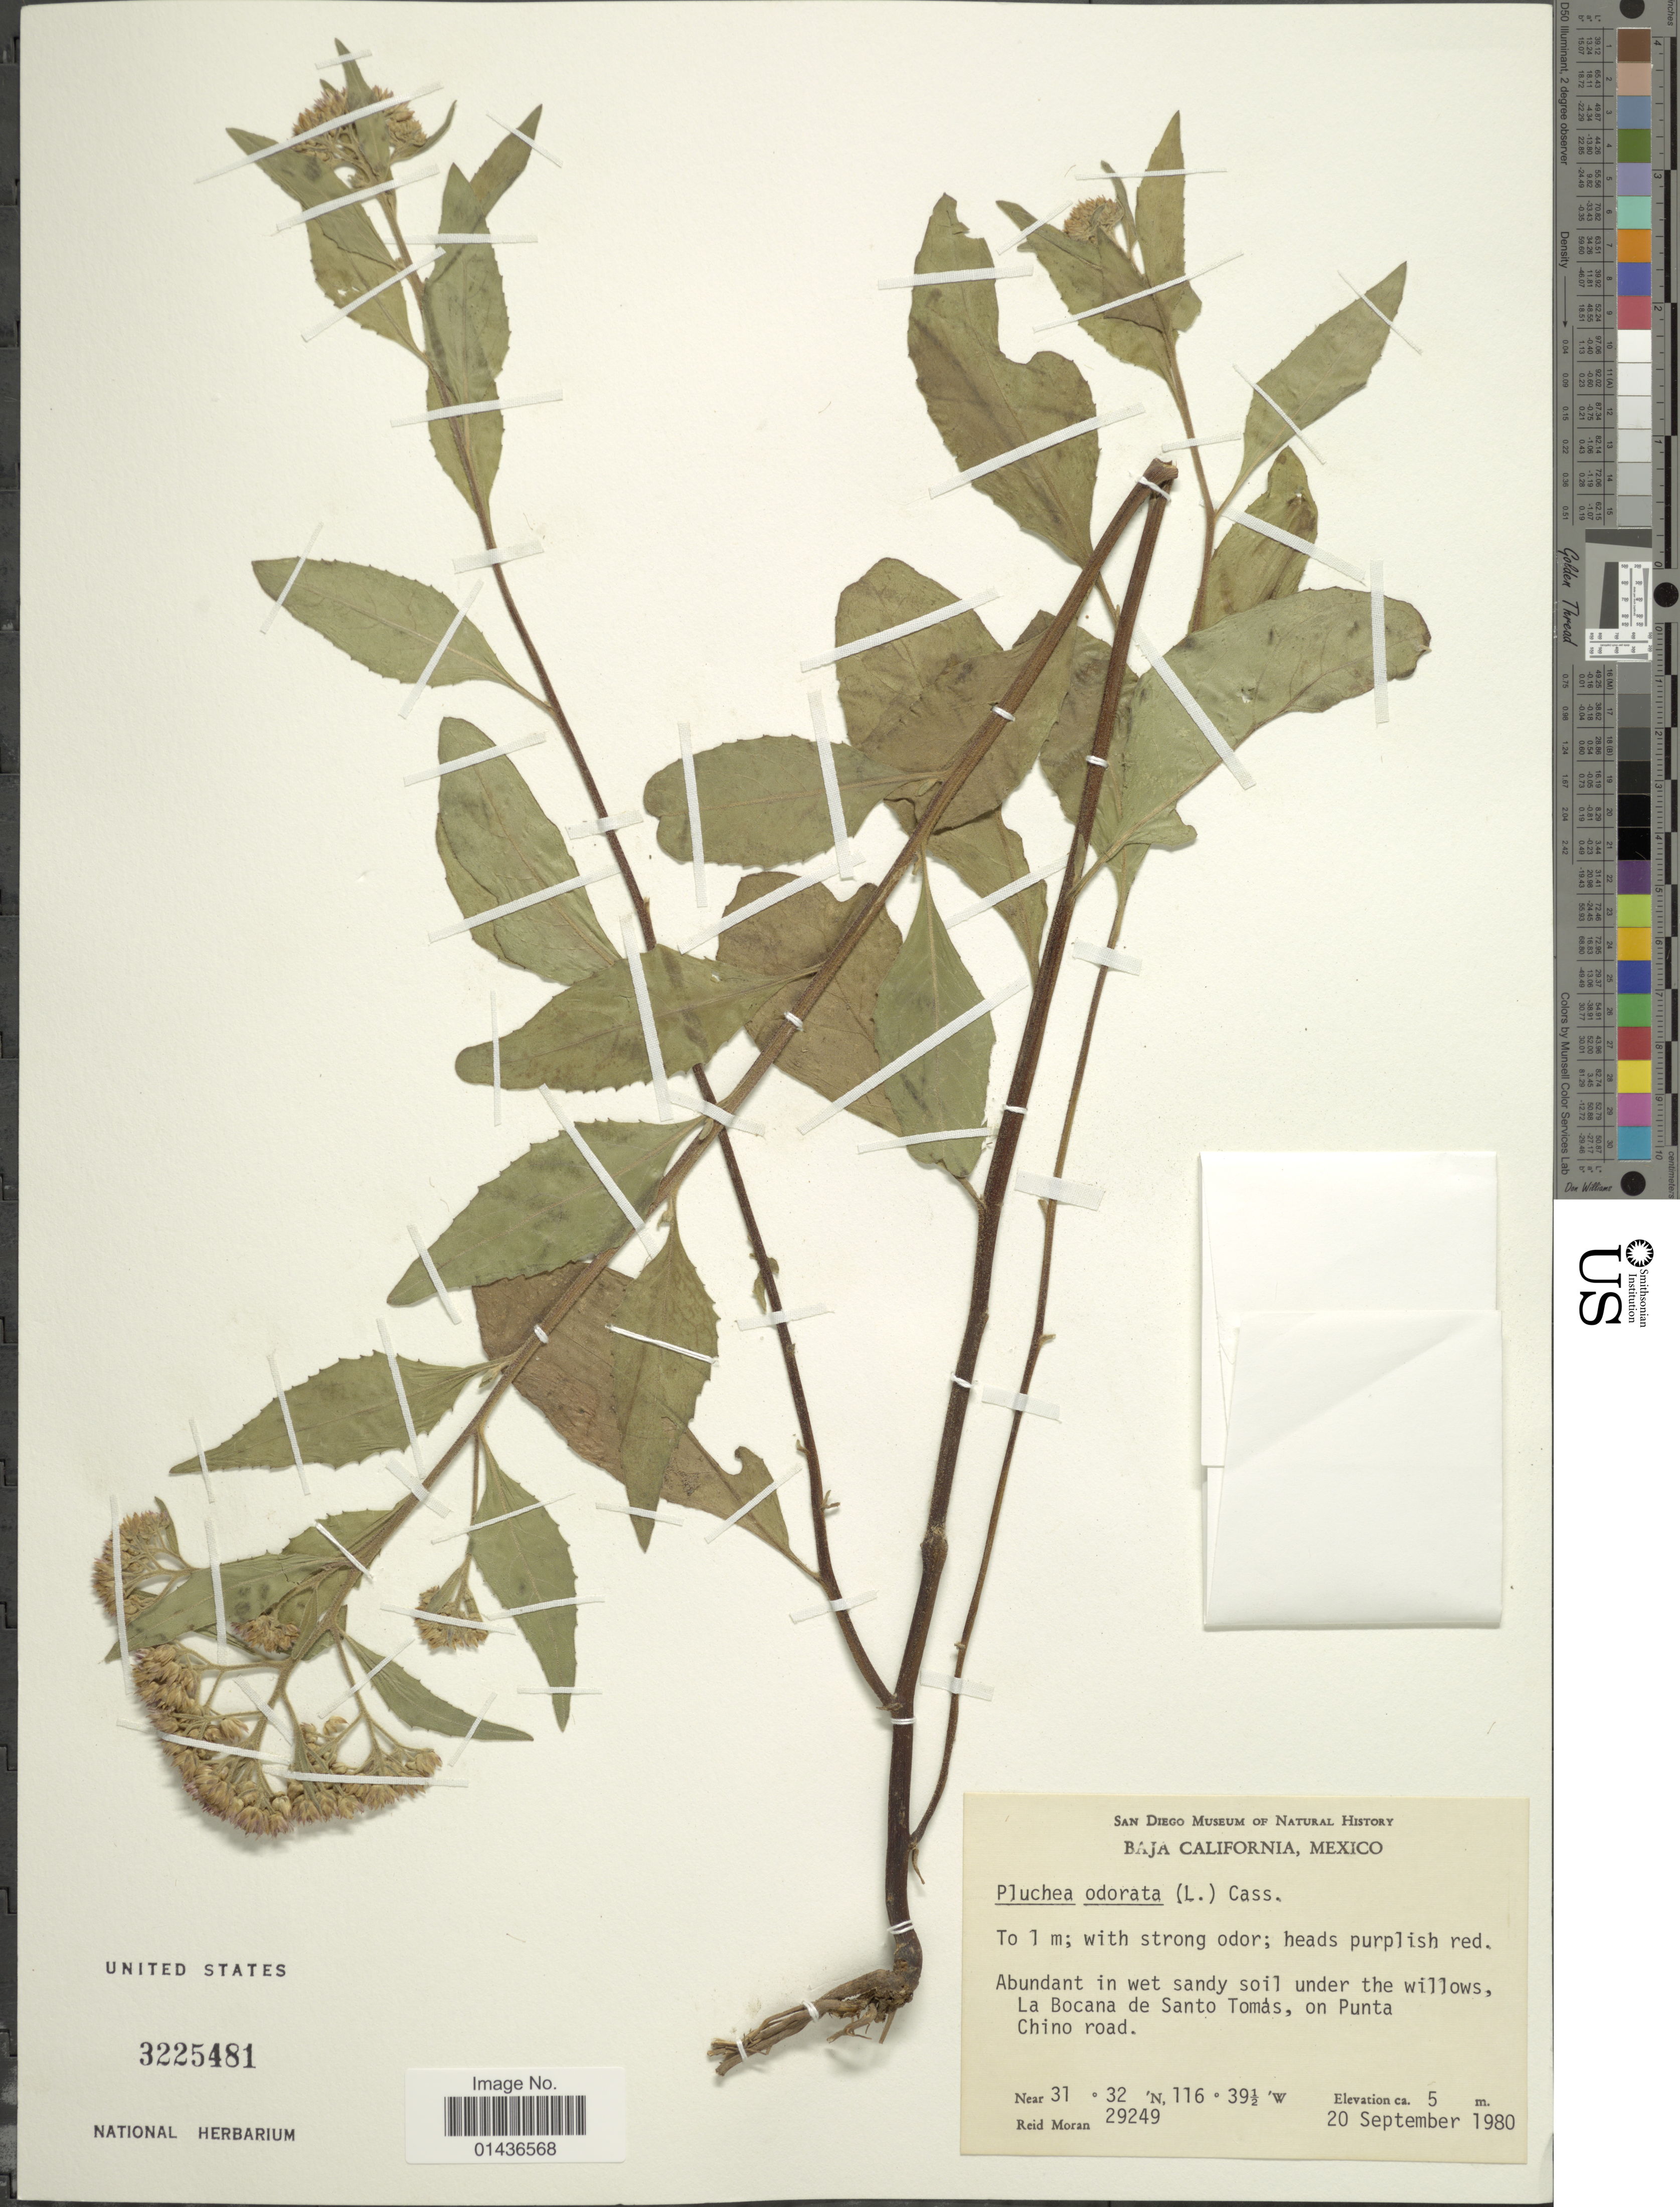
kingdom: Plantae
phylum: Tracheophyta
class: Magnoliopsida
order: Asterales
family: Asteraceae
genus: Pluchea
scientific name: Pluchea odorata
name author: (L.) Cass.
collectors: R. V. Moran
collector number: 29249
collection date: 1980-09-20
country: Mexico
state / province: Baja California Sur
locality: La Bocana de Santo Tomas, on Punta Chino road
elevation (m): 5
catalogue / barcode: US 3225481